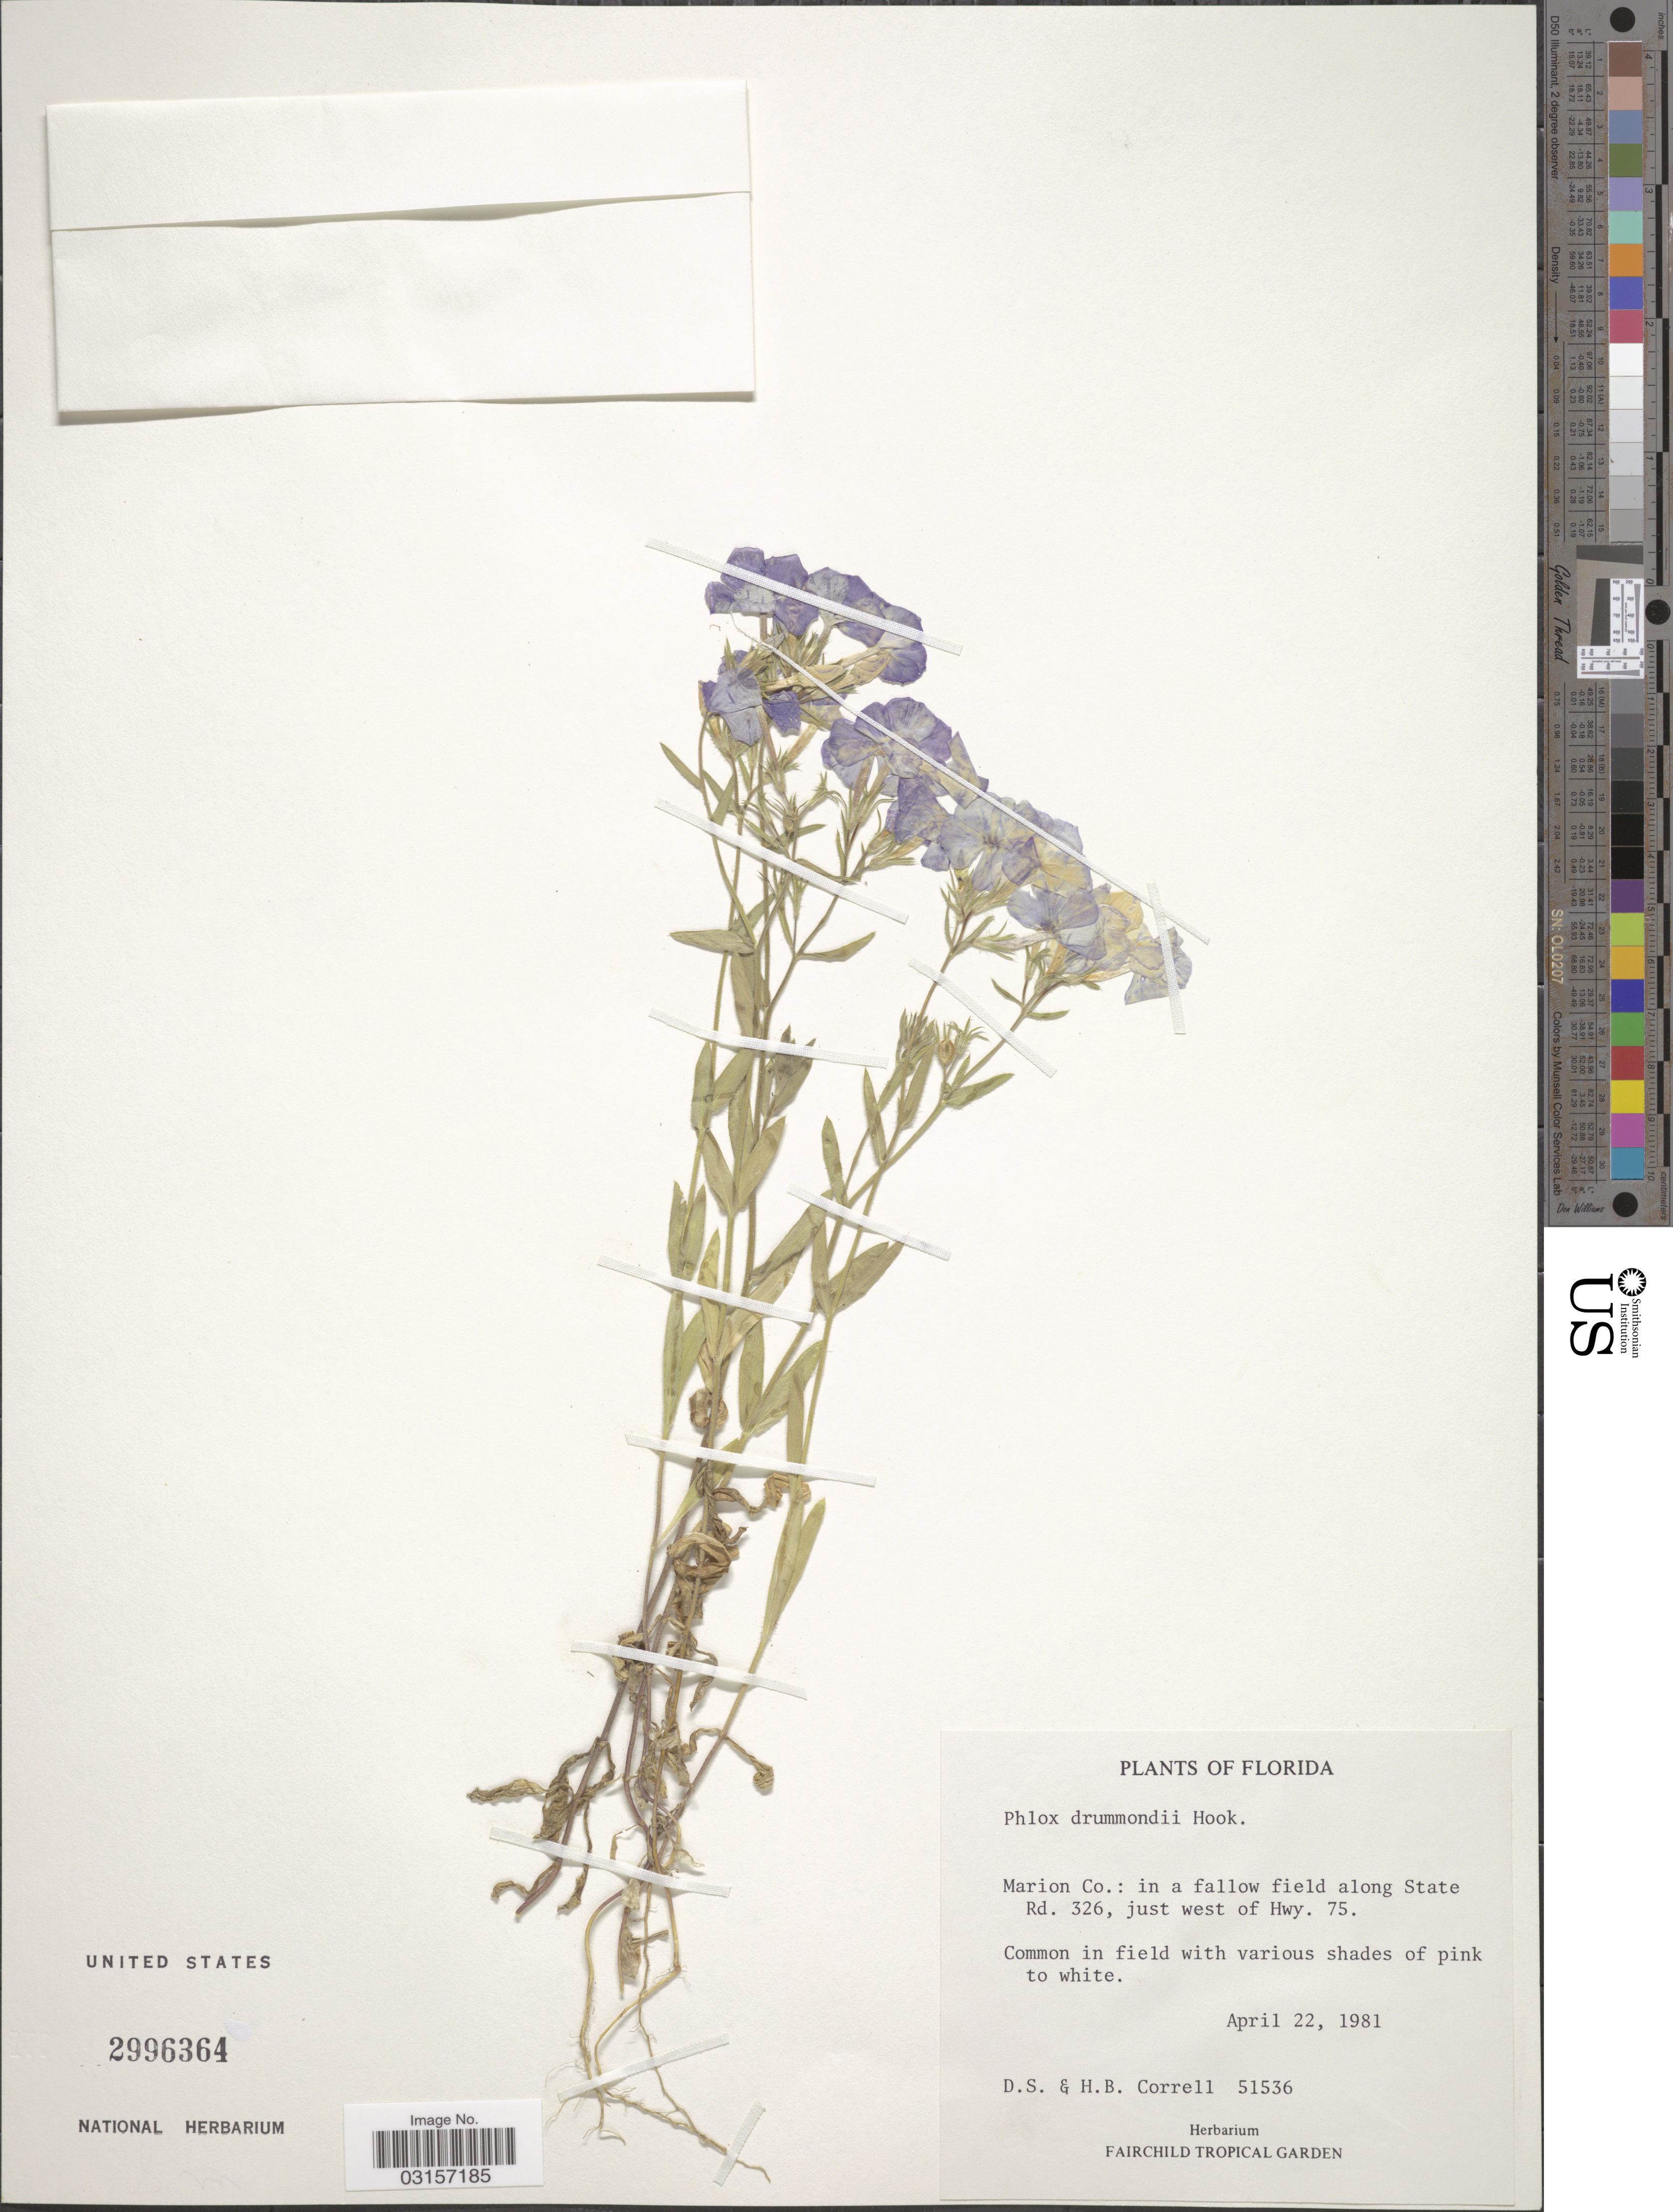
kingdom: Plantae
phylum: Tracheophyta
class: Magnoliopsida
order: Ericales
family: Polemoniaceae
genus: Phlox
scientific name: Phlox drummondii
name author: Hook.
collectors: D. S. Correll & H. Correll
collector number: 51536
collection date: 1981-04-22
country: United States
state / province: Florida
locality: Marion Co.: in a fallow field along State Rd. 326, just west of Hwy. 75.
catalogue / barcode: US 2996364